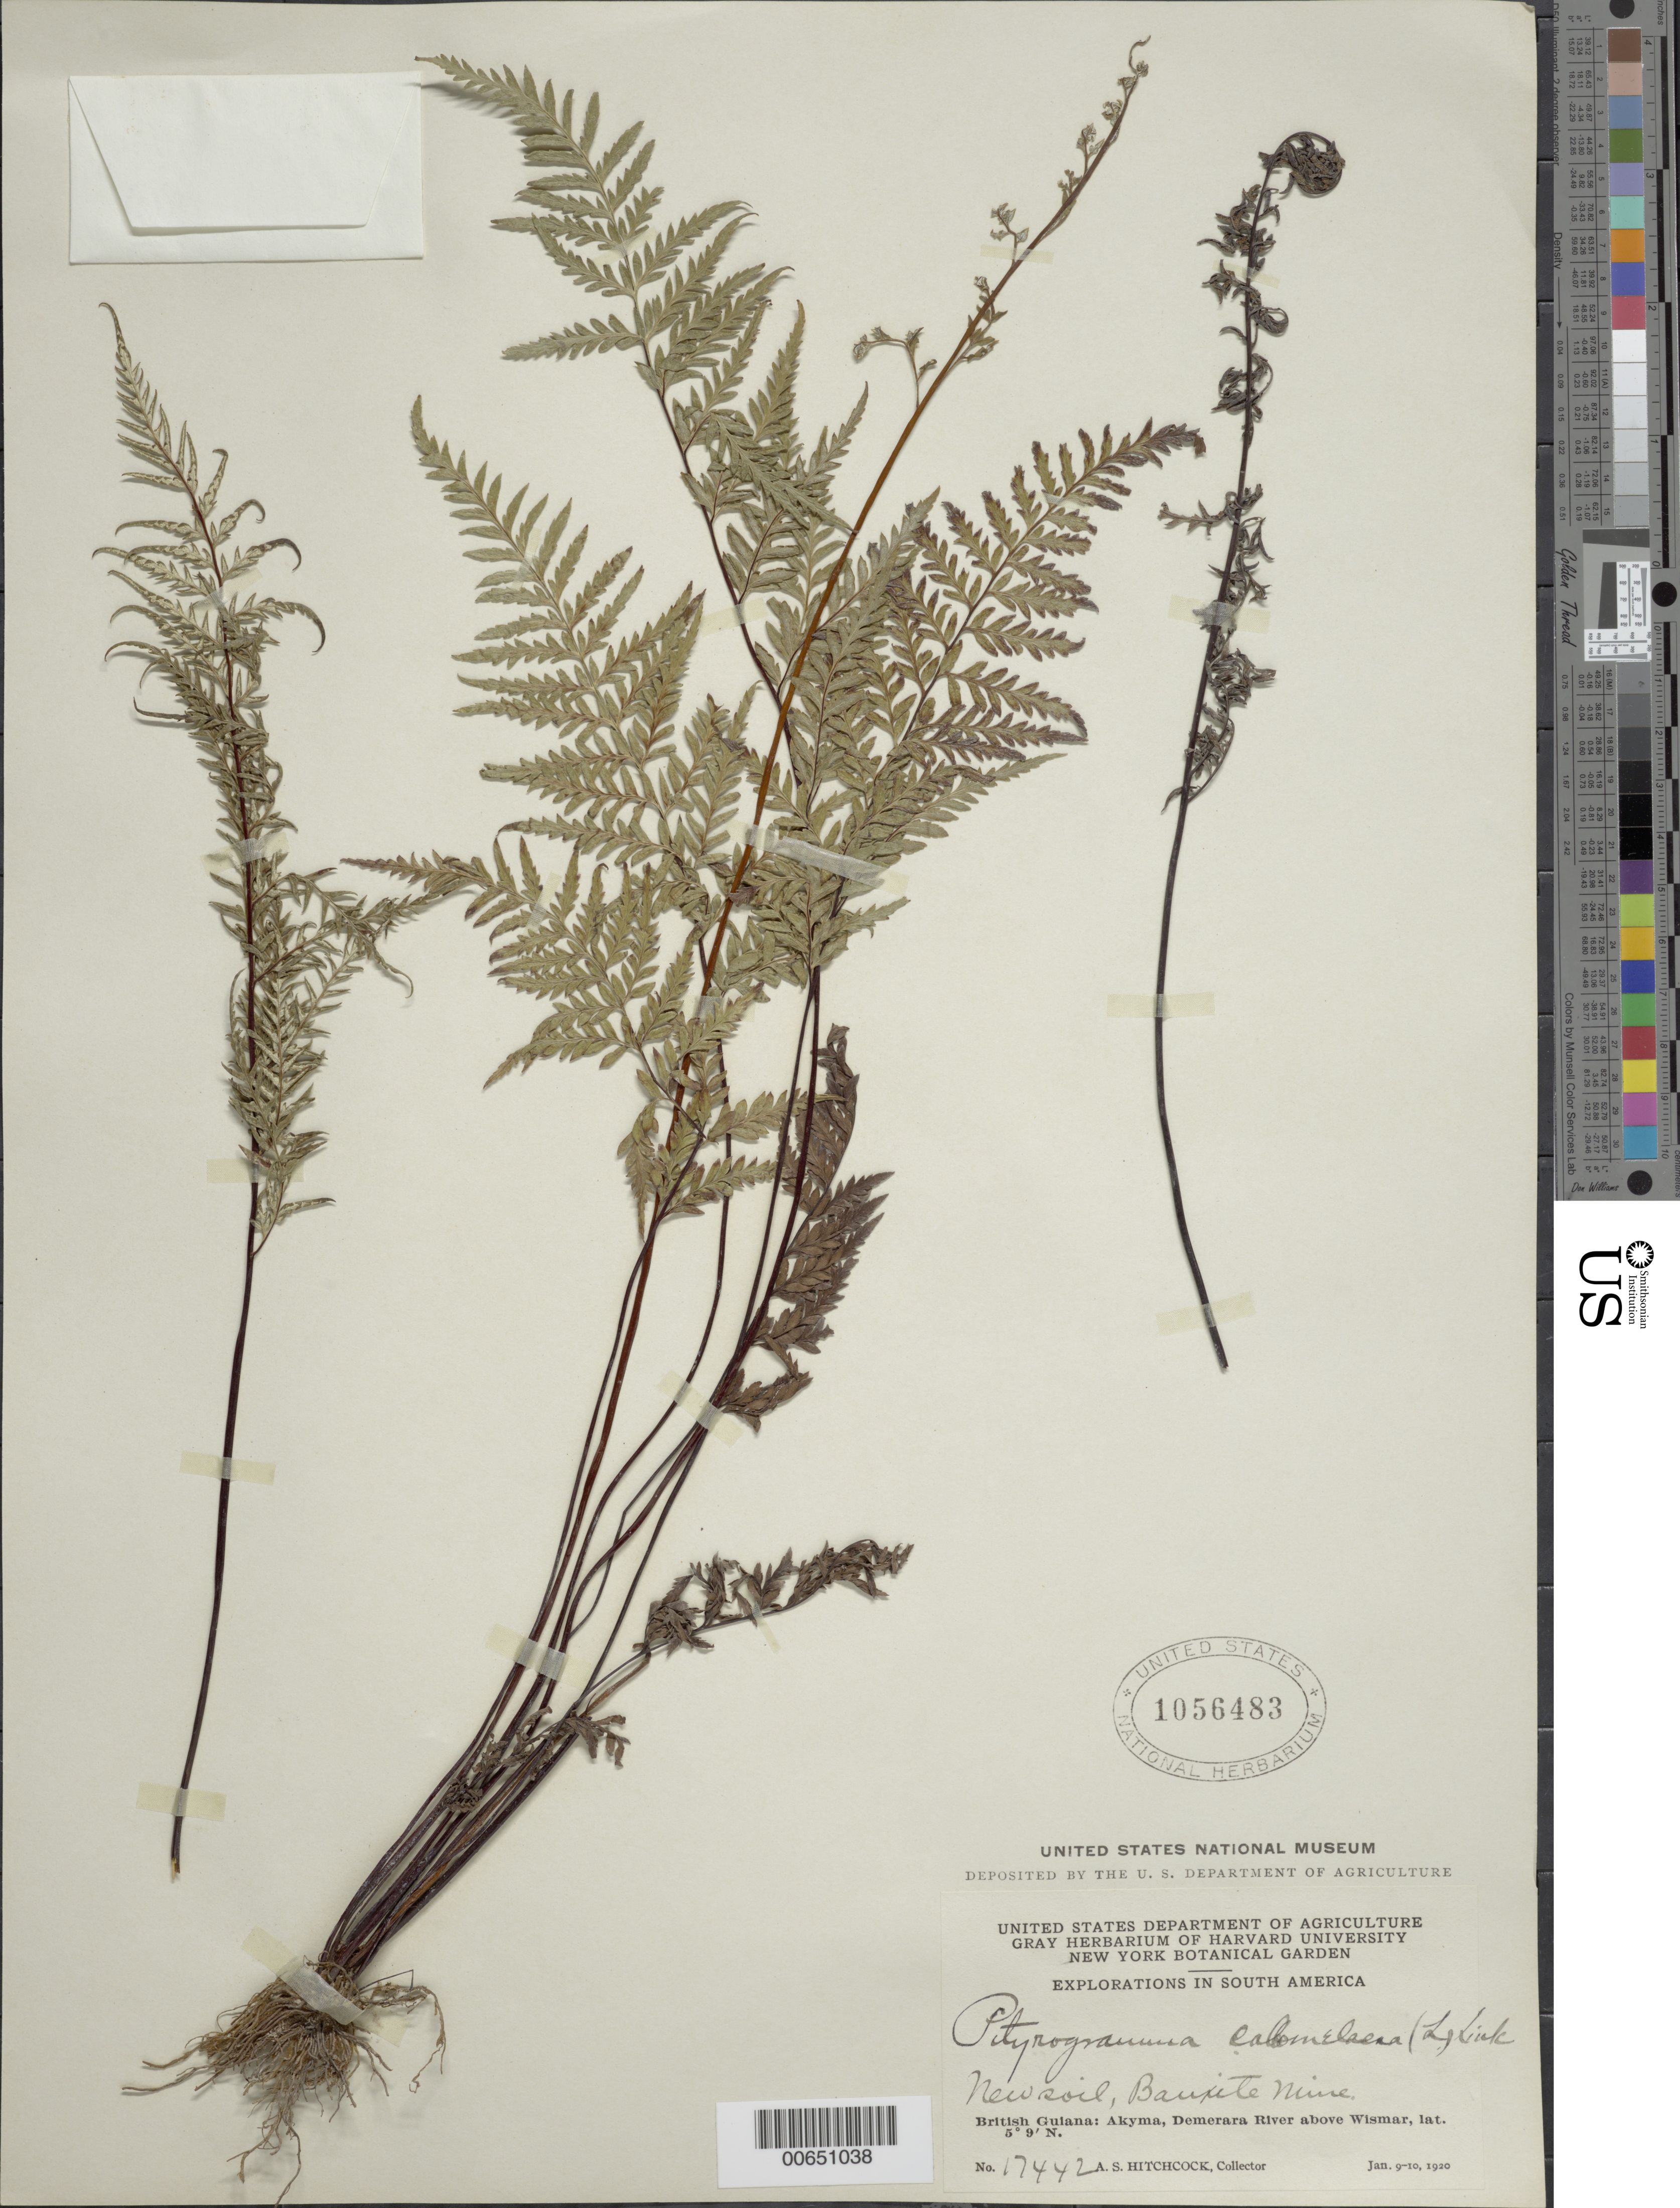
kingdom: Plantae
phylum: Tracheophyta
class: Polypodiopsida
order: Polypodiales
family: Pteridaceae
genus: Pityrogramma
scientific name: Pityrogramma calomelanos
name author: (L.) Link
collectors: A. S. Hitchcock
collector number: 17442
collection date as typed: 9-Jan-20 to 10-Jan-20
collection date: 1920-01-09/1920-01-10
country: Guyana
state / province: U. Demerara-Berbice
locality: Akyma, Demerara River above Wismar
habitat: New soil, bauxite mine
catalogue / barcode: US 1056483